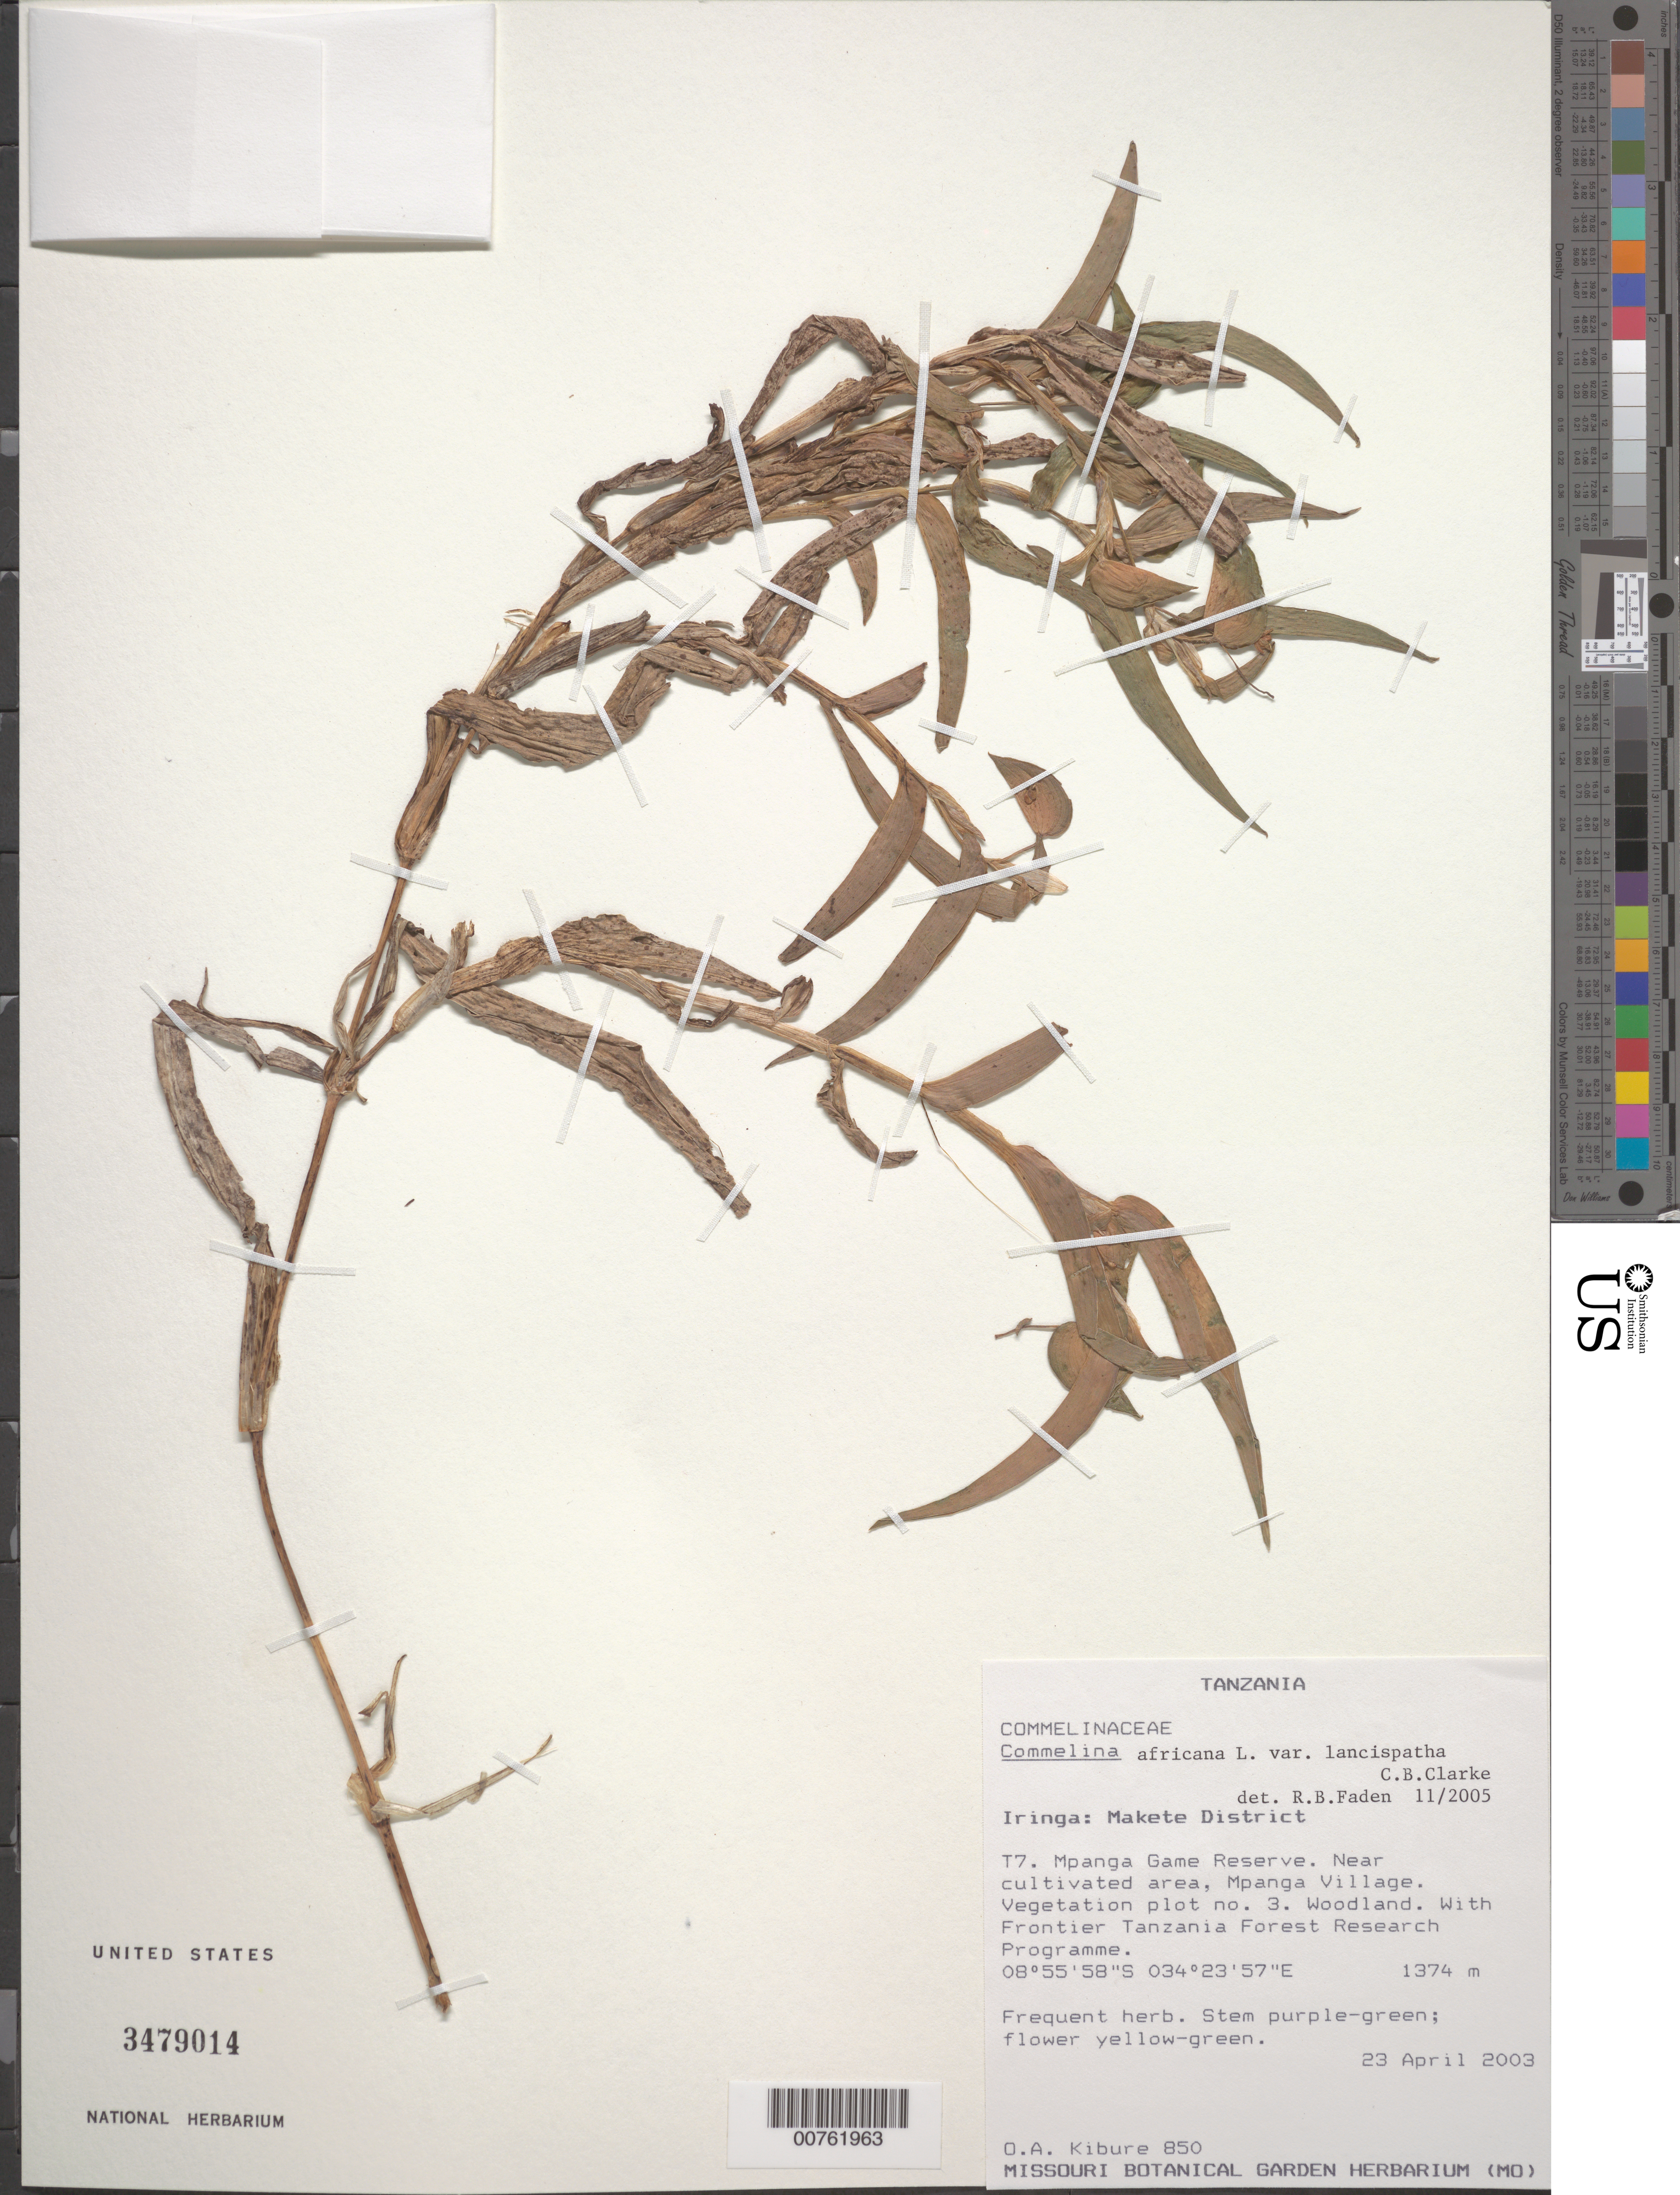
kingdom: Plantae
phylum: Tracheophyta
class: Liliopsida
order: Commelinales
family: Commelinaceae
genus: Commelina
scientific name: Commelina africana var. lancispatha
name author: C.B. Clarke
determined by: Faden, Robert B., (US), Smithsonian Institution - National Museum of Natural History (UNITED STATES)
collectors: O. Kibure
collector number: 850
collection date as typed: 23 Apr 2003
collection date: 2003-04-23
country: Tanzania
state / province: Iringa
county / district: Makete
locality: T7. Mpanga Game Reserve. Near cultivated area, Mpanga Village. Vegetation plot no. 3. Woodland.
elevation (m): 1374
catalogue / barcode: US 3479014